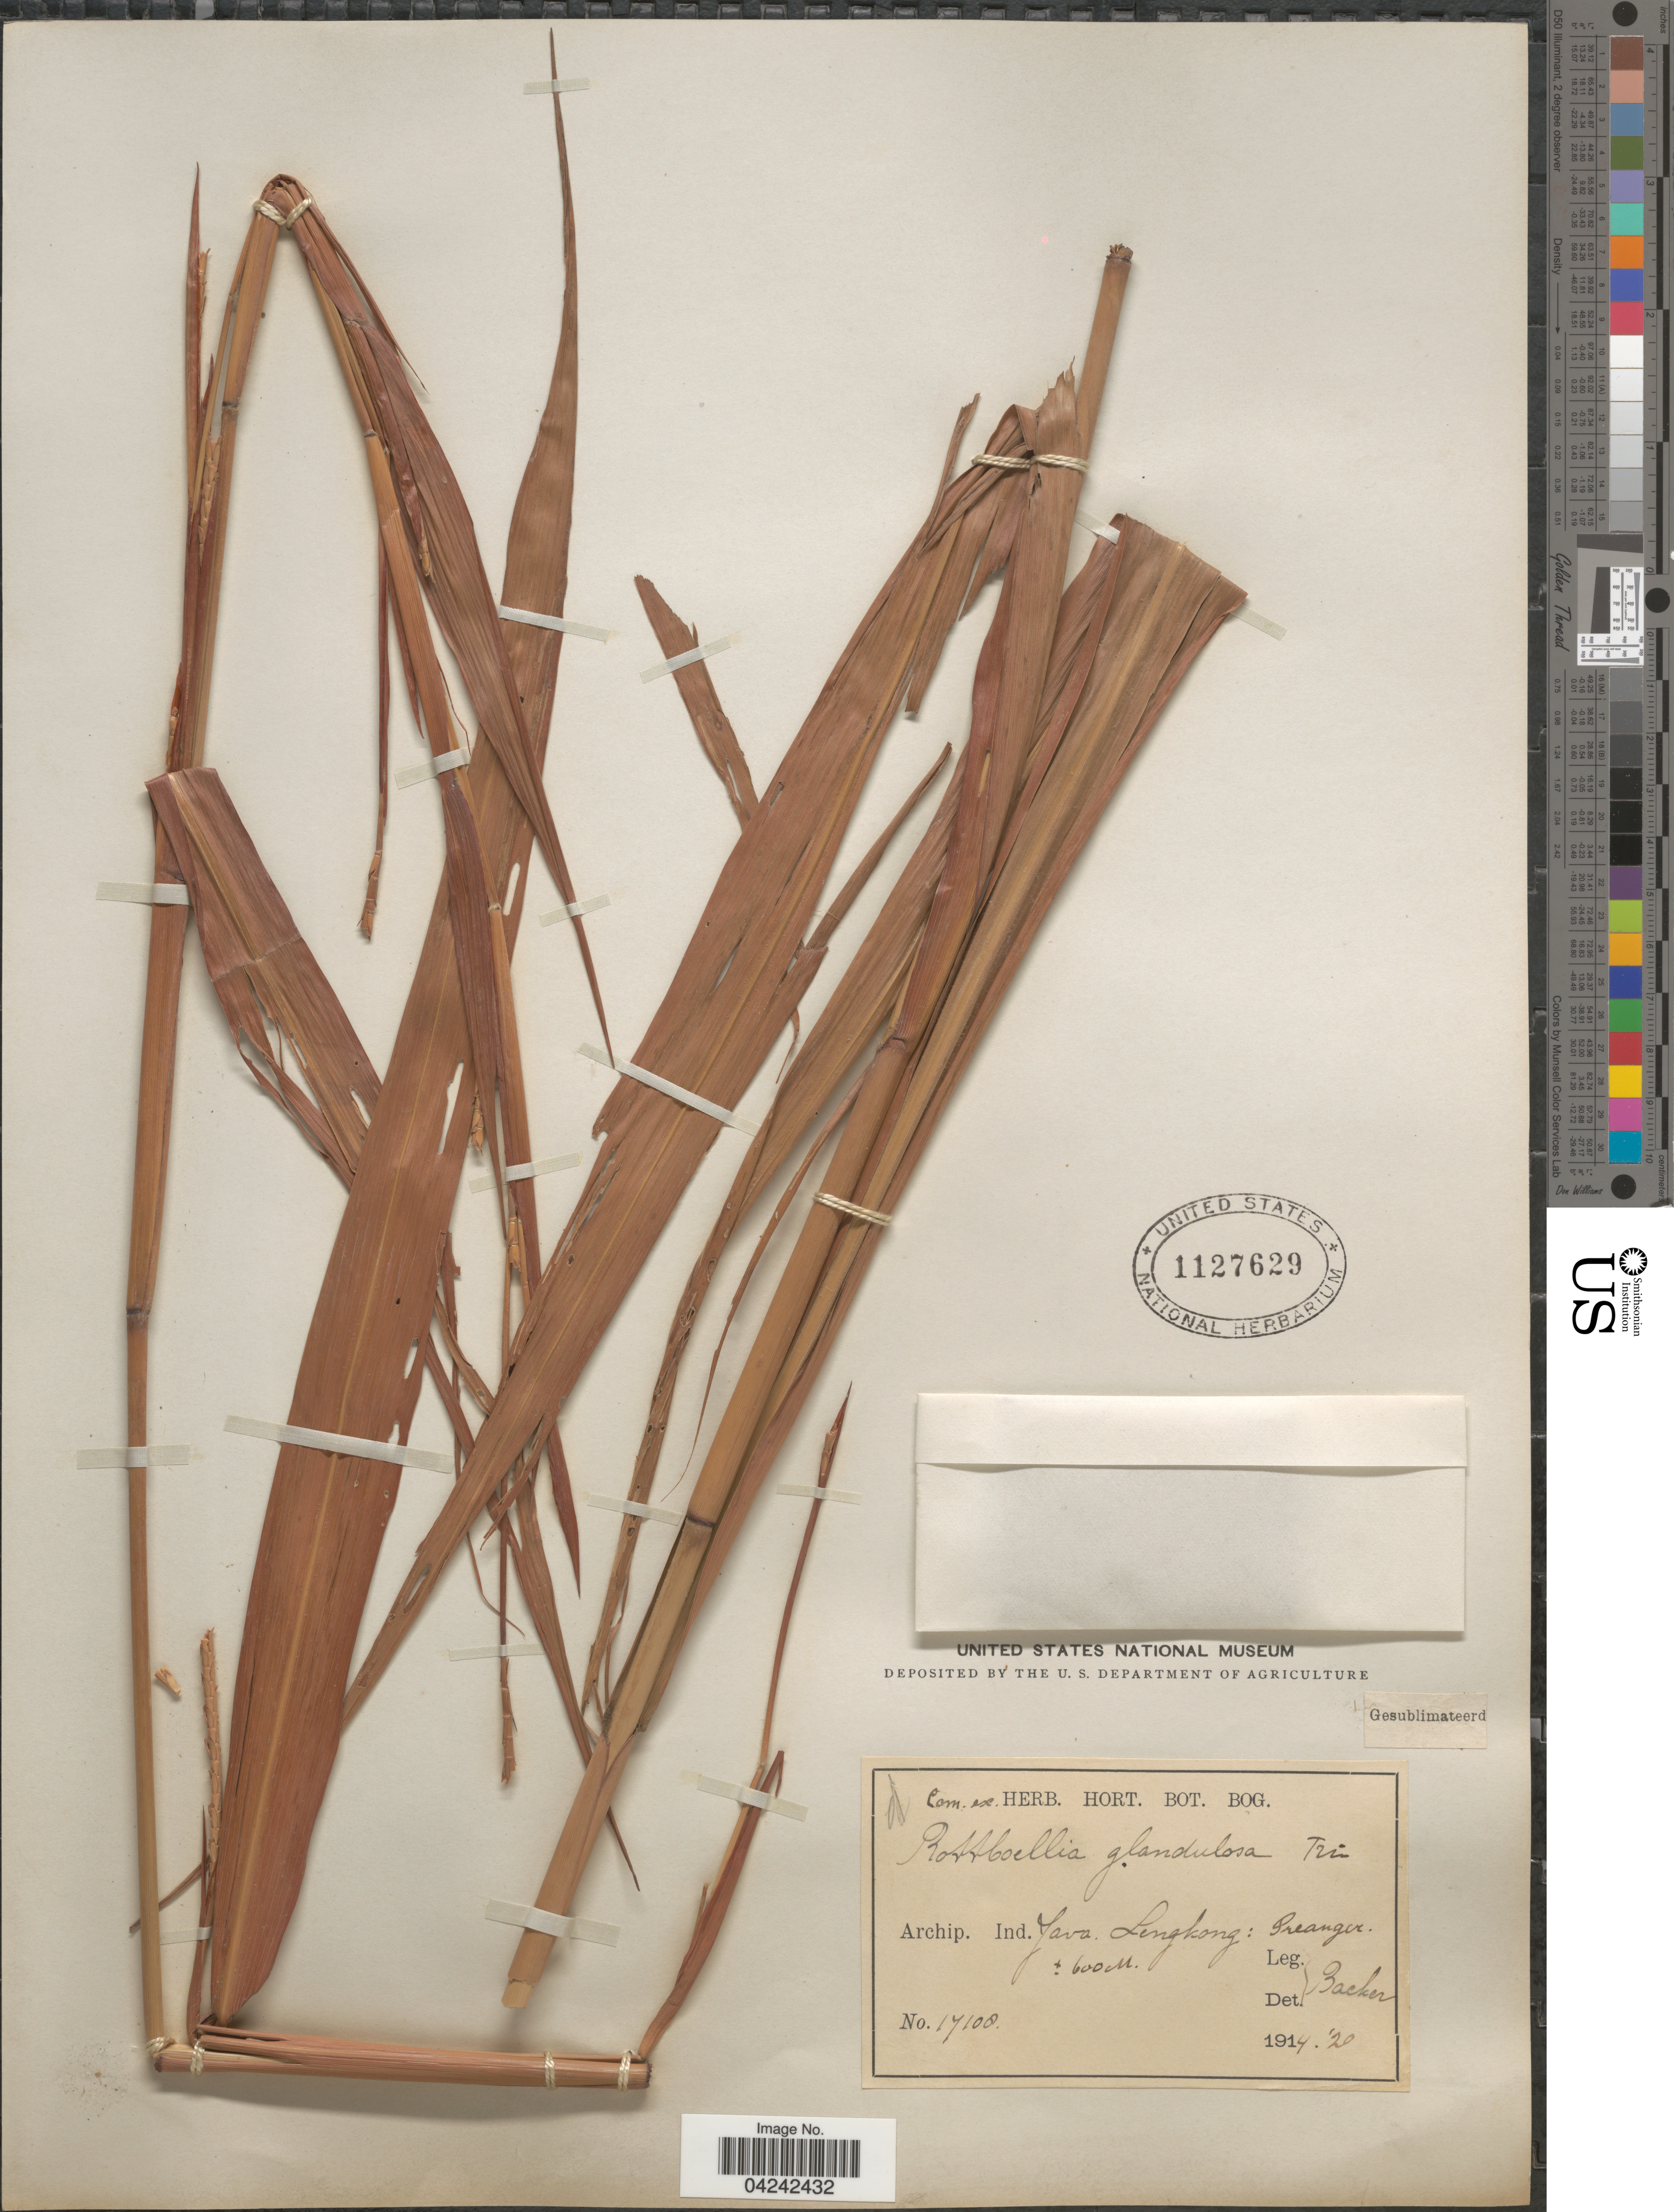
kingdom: Plantae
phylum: Tracheophyta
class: Liliopsida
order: Poales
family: Poaceae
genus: Rottboellia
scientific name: Rottboellia glandulosa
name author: Trin.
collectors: Backer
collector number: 17108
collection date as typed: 1914. '20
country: Indonesia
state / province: Java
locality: Archip. Ind. Java. Lengkong: Preanger.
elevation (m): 600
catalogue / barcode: US 1127629